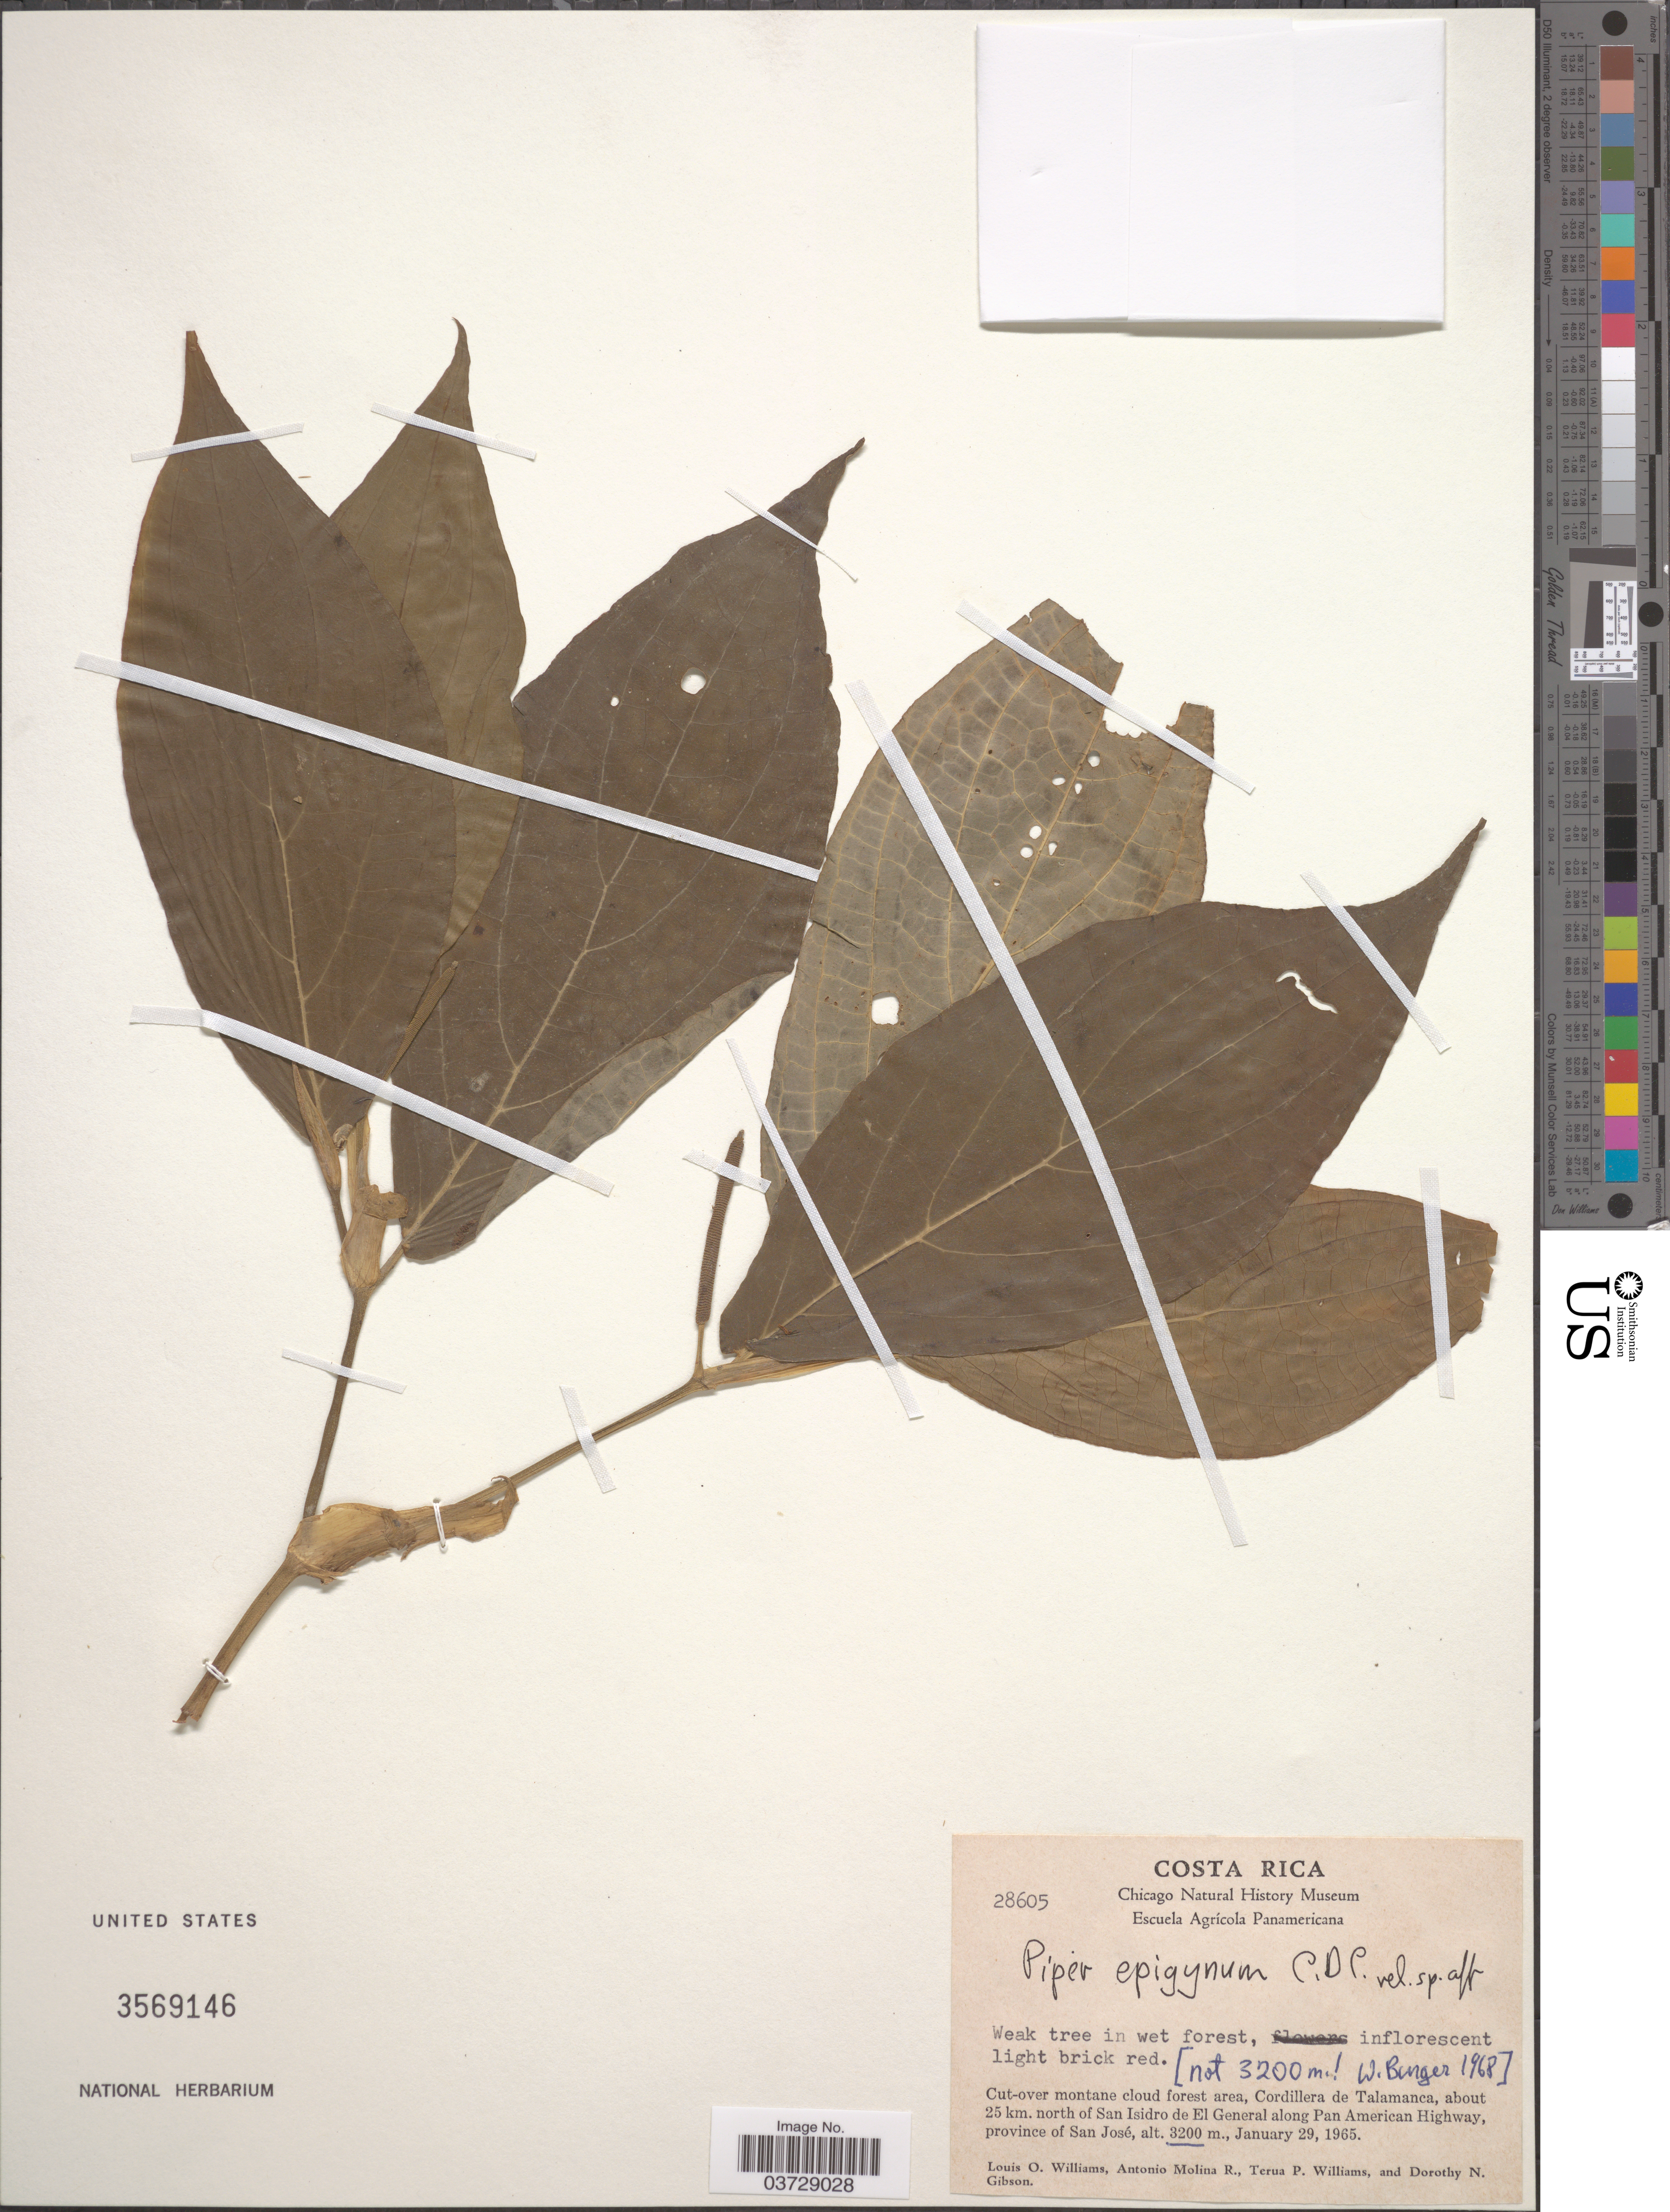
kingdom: Plantae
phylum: Tracheophyta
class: Magnoliopsida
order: Piperales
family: Piperaceae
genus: Piper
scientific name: Piper epigynium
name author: C. DC.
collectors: L. O. Williams, A. Molina R., T. Williams & D. N. Gibson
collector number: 28605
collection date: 1965-01-29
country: Costa Rica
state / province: San José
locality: Cordillera de Talamanca, about 25 km. north of San Isidro de El General along Pan American Highway.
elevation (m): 3200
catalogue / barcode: US 3569146